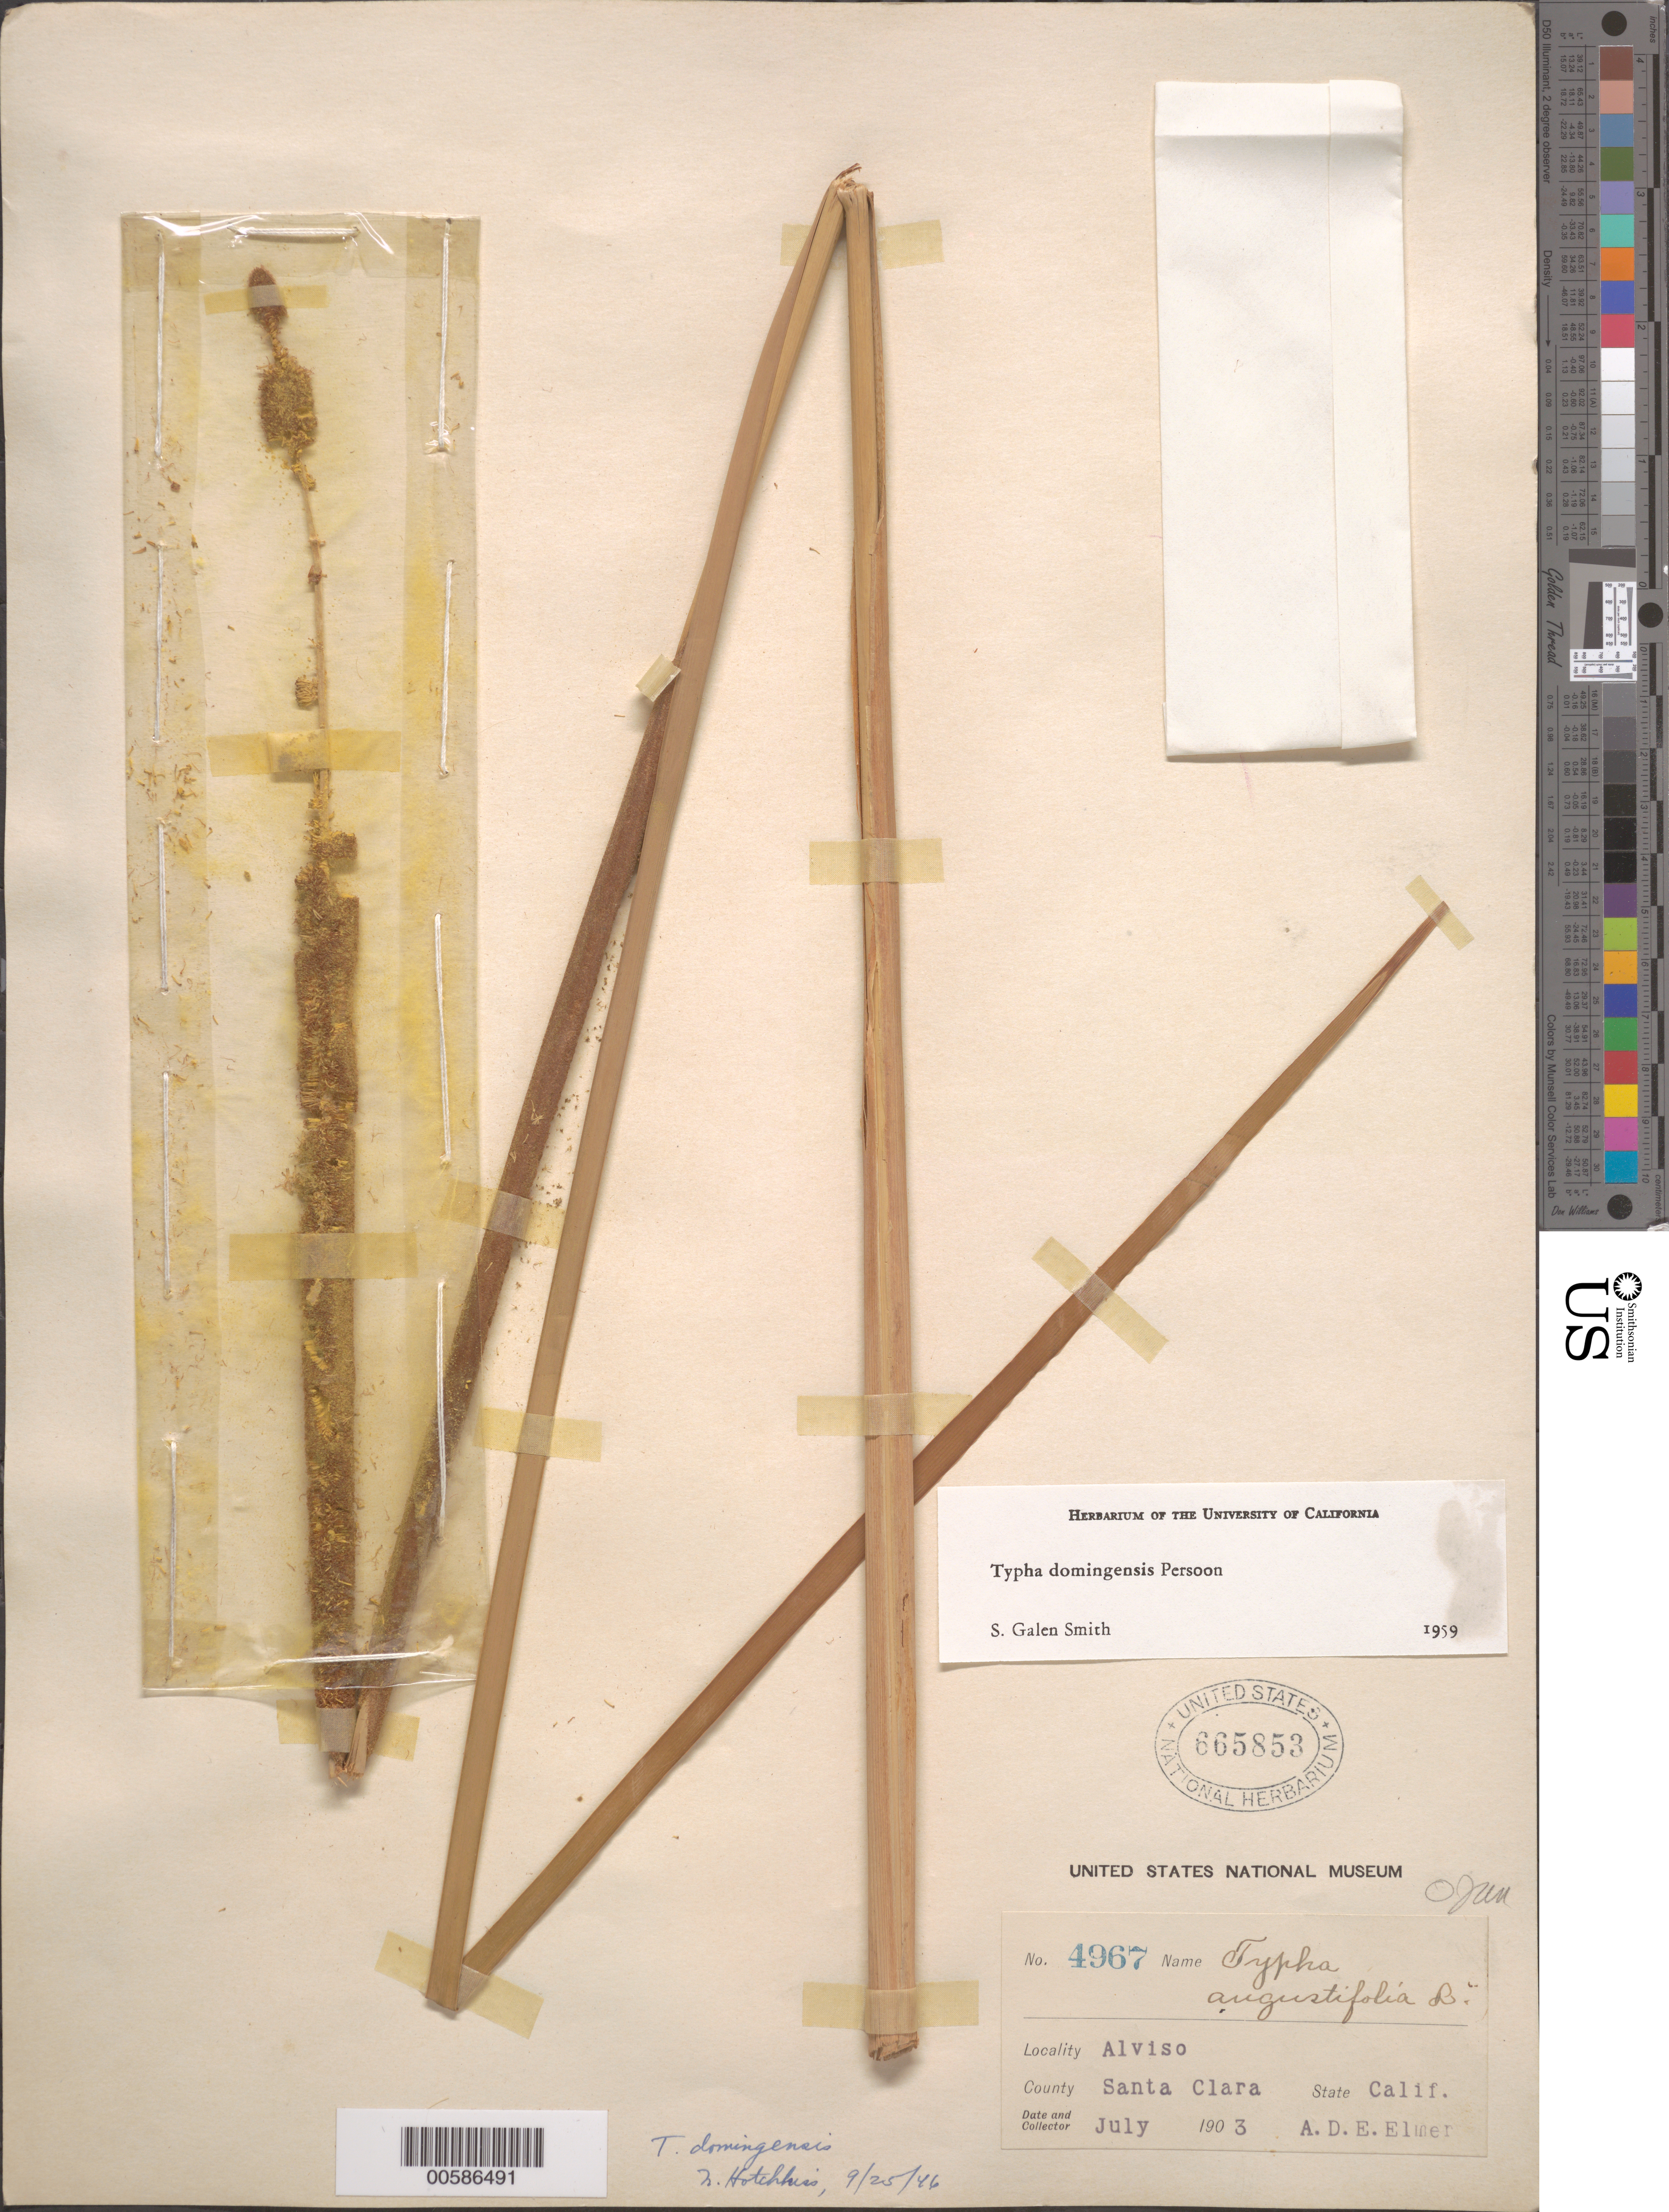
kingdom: Plantae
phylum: Tracheophyta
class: Liliopsida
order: Poales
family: Typhaceae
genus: Typha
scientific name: Typha domingensis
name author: Pers.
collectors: A. D. E. Elmer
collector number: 4967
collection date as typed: Jul 1903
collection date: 1903-07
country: United States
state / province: California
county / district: Santa Barbara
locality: Alviso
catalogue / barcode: US 665853